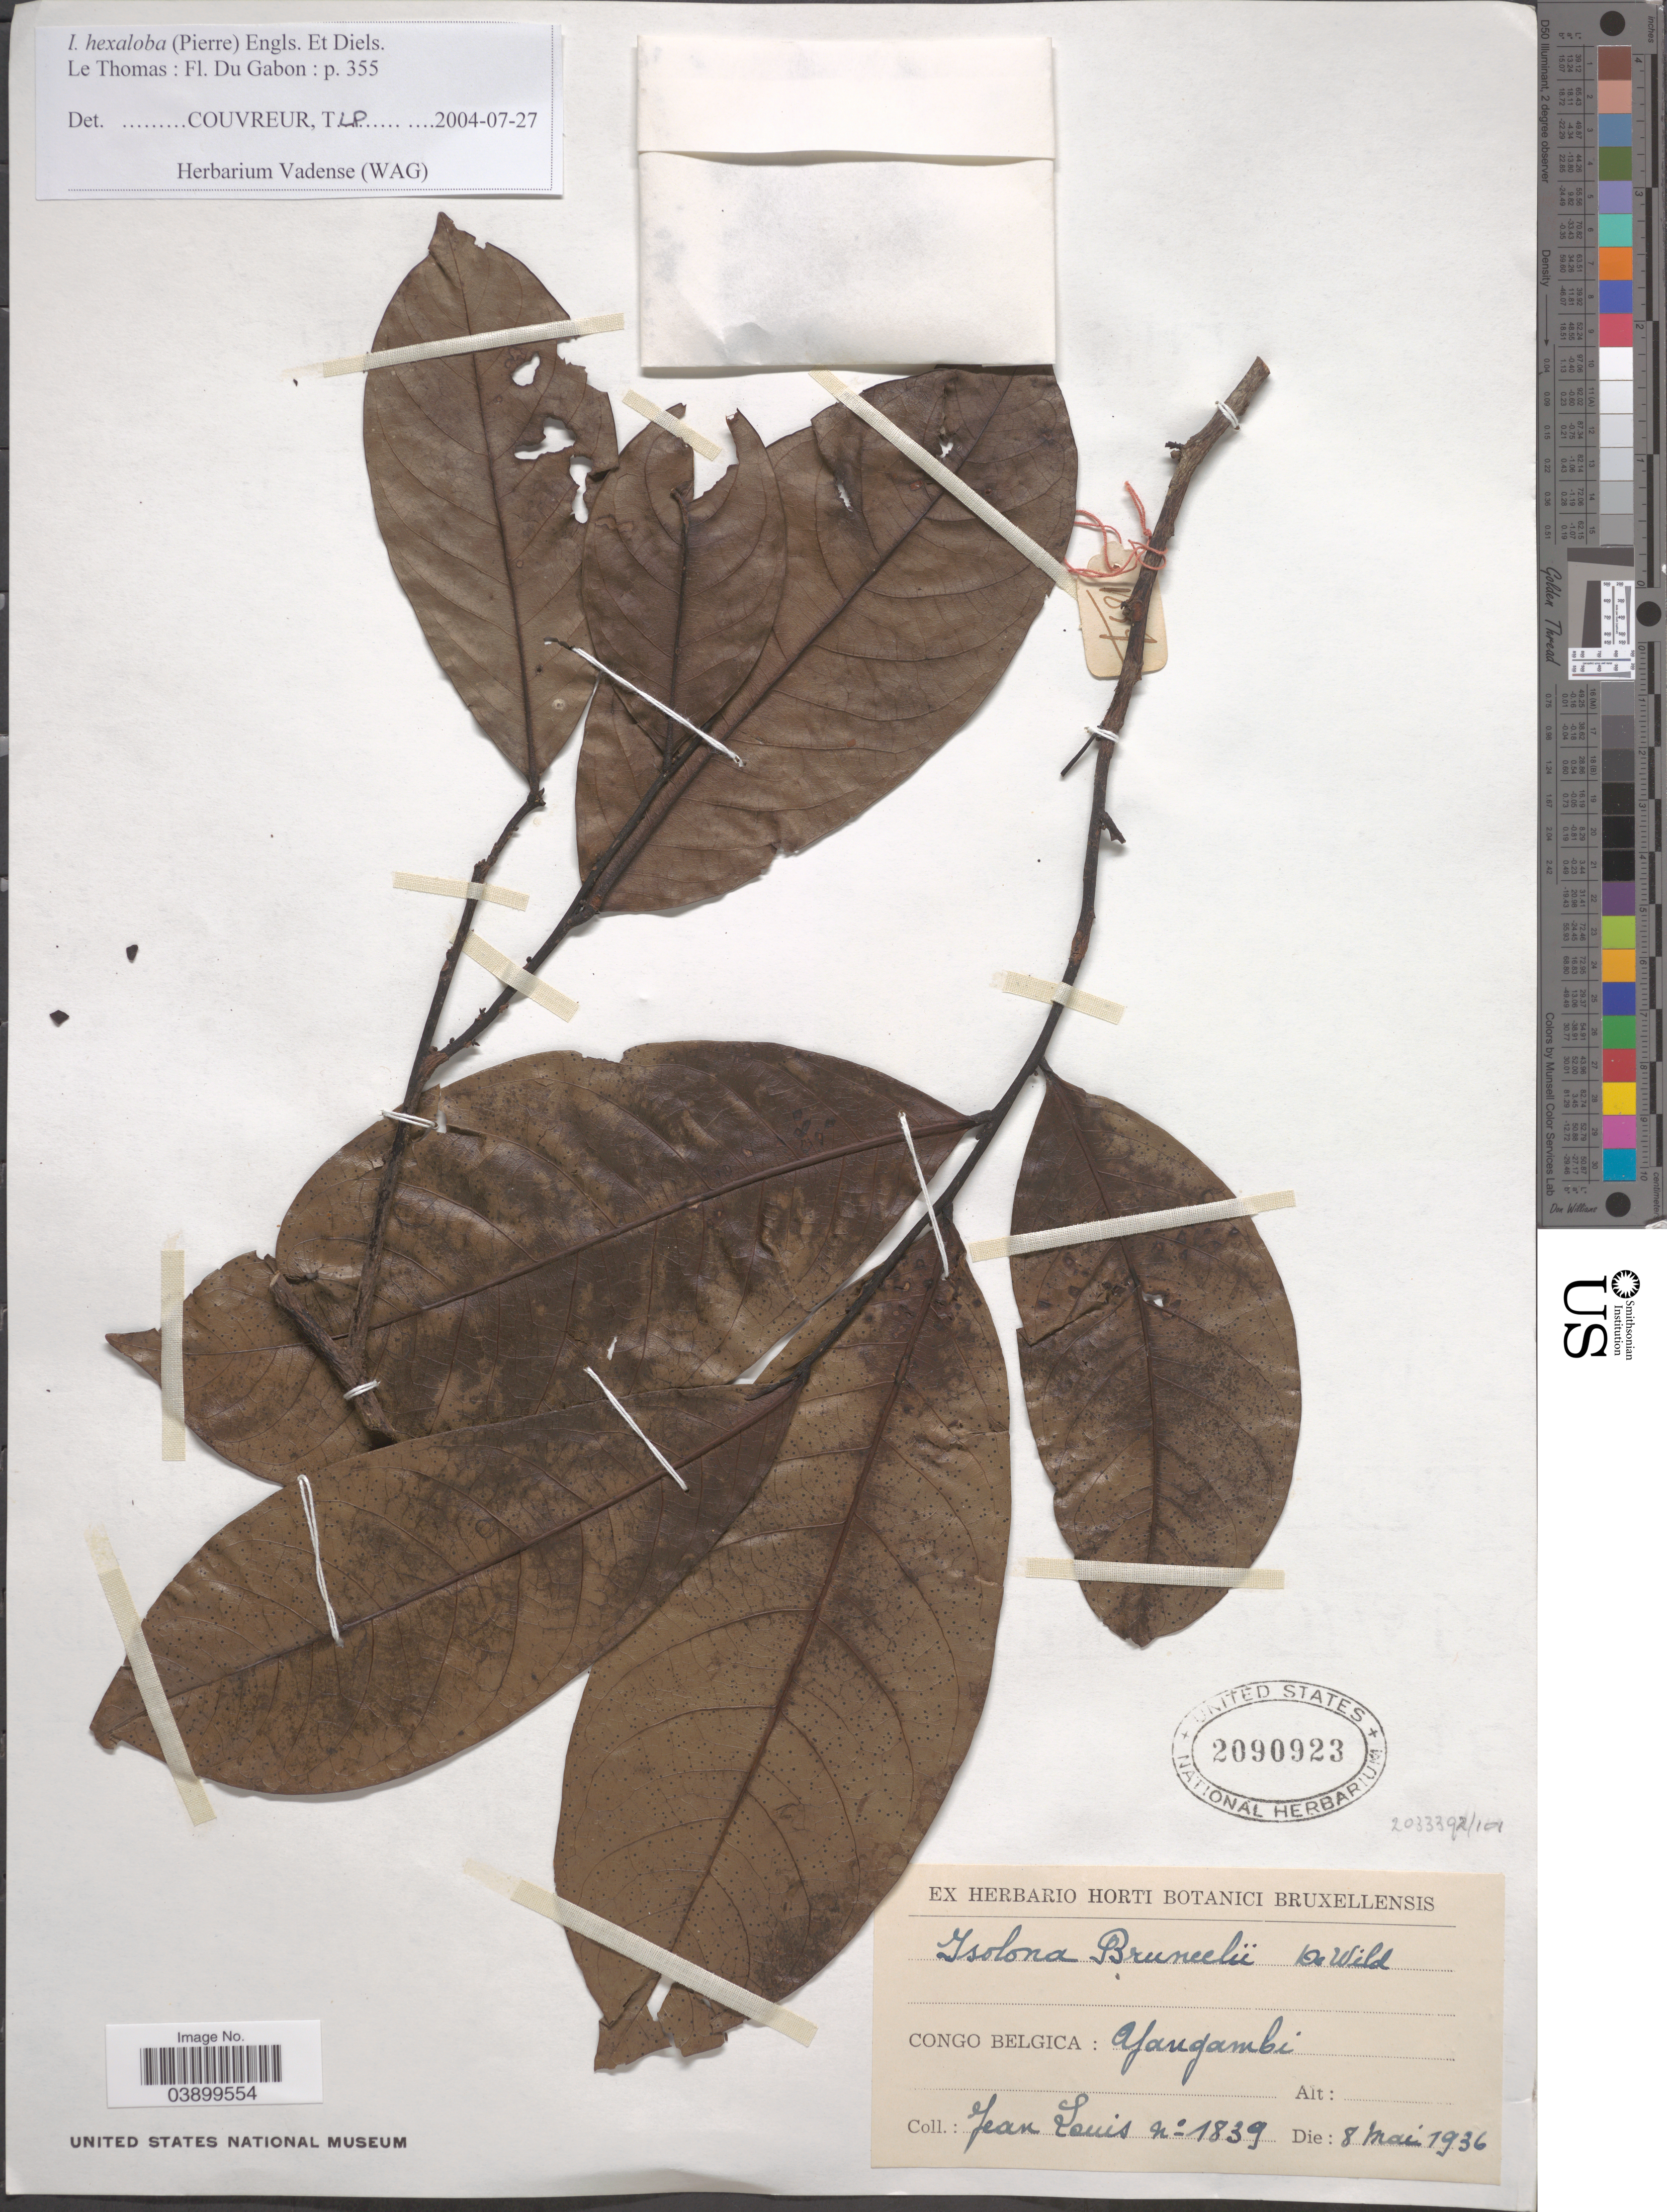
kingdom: Plantae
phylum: Tracheophyta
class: Magnoliopsida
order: Magnoliales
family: Annonaceae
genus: Isolona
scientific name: Isolona hexaloba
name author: (Pierre) Engl. & Diels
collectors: J. Louis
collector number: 1839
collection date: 1936-05-08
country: Congo, Democratic Republic of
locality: Congo Belgica: Afangambi.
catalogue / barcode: US 2090923